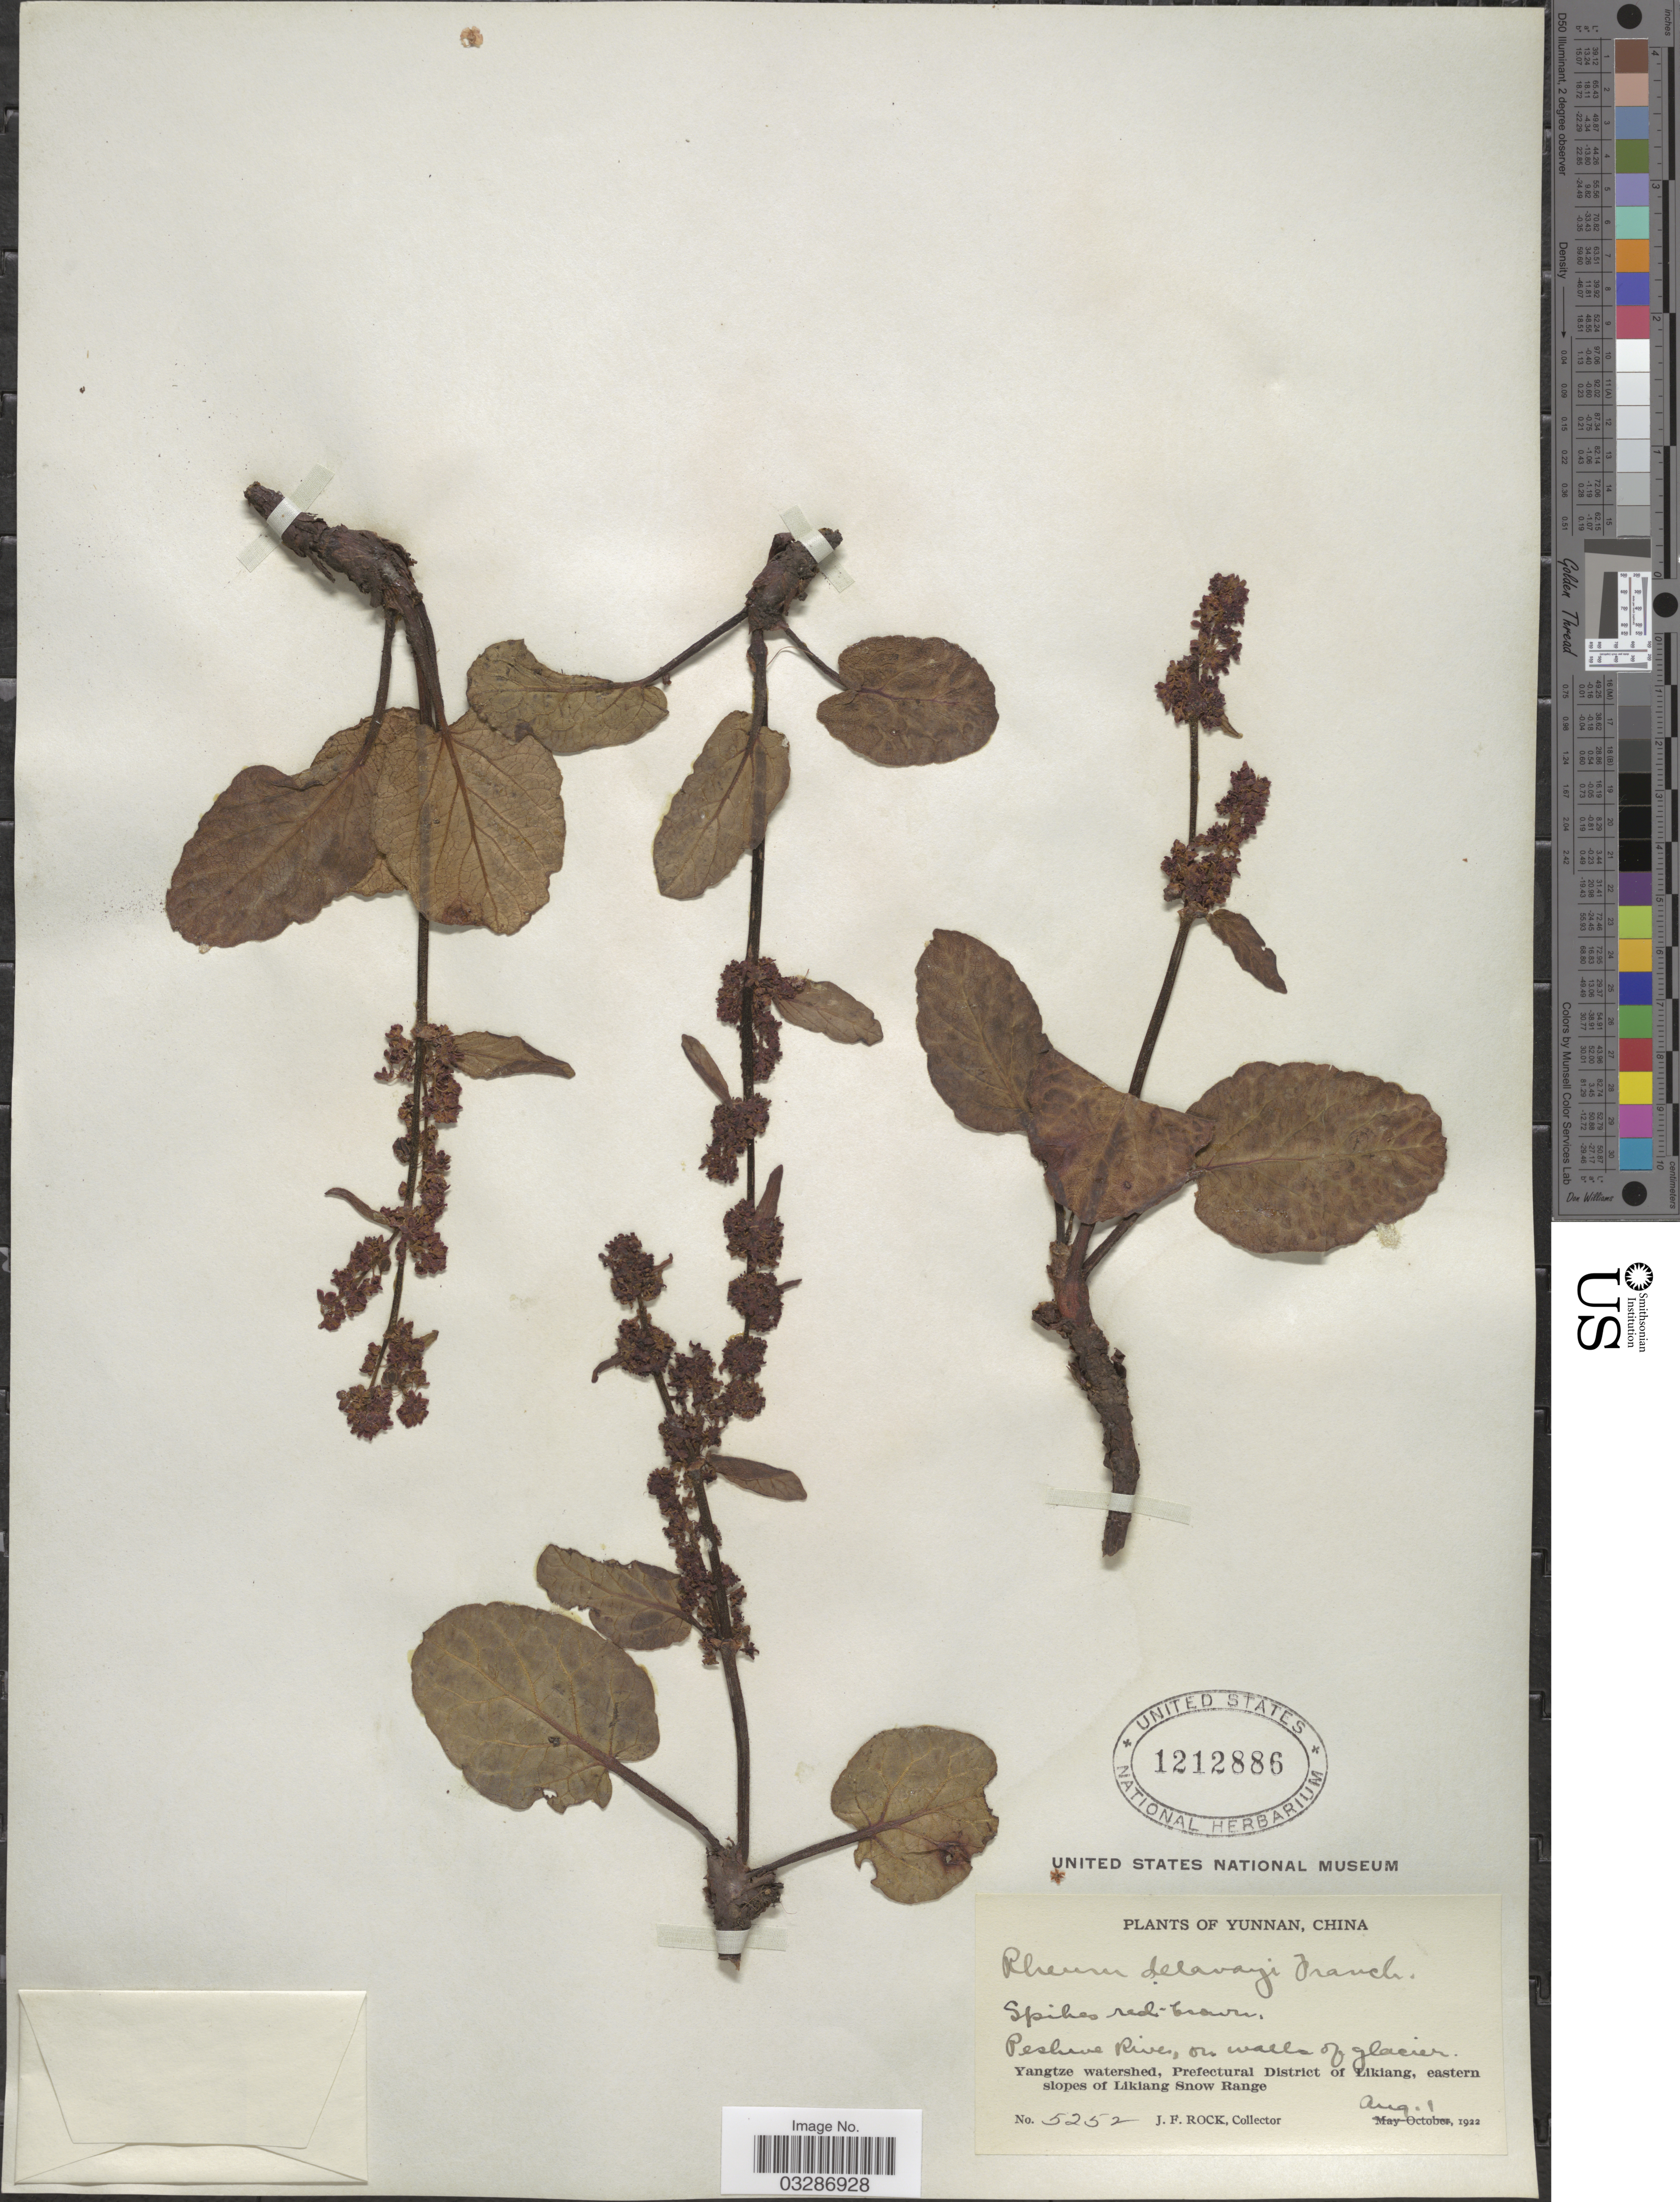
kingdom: Plantae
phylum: Tracheophyta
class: Magnoliopsida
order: Caryophyllales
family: Polygonaceae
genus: Rheum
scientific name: Rheum delavayi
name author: Franch.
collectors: J. Rock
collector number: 5252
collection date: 1922-08-01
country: China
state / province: Yunnan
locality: Peshwe River, on walls of glacier. Yangtze watershed, Prefectural District of Likiang, eastern slopes of Likiang Snow Range.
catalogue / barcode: US 1212886